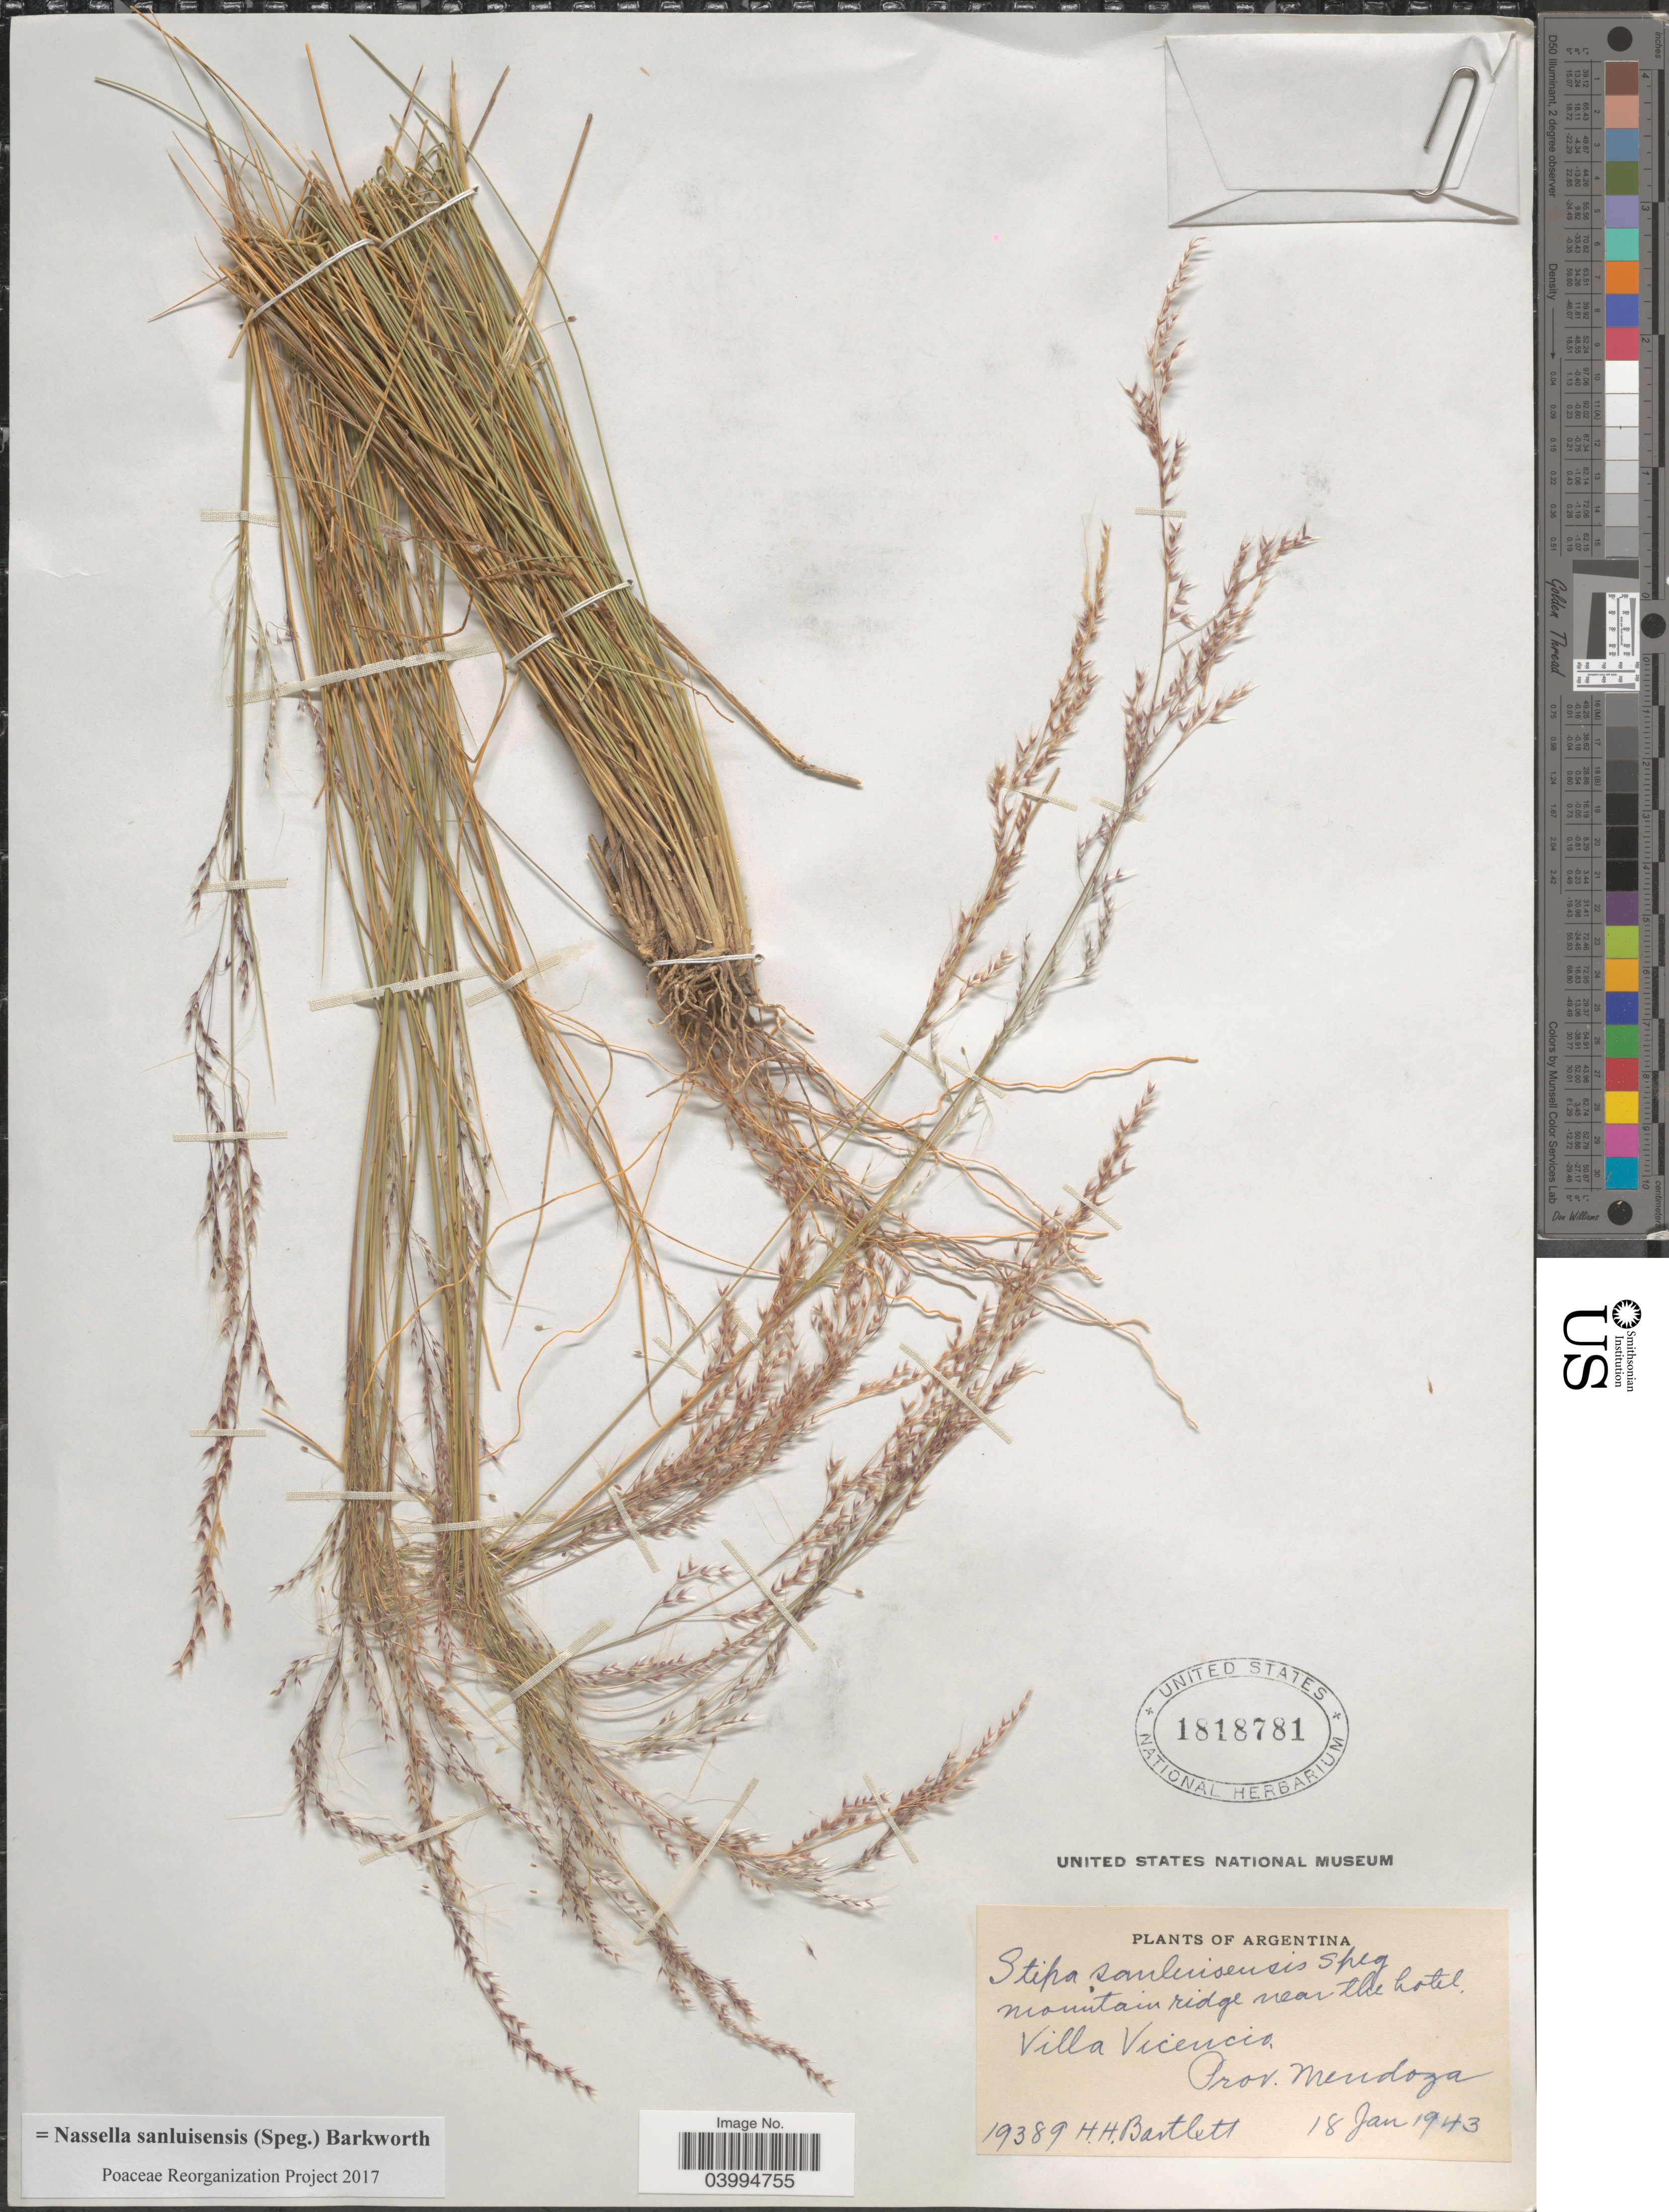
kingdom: Plantae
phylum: Tracheophyta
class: Liliopsida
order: Poales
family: Poaceae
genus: Nassella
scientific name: Nassella sanluisensis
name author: (Speg.) Barkworth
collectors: H. H. Bartlett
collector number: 19389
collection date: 1943-01-18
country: Argentina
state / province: Mendoza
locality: Mountain ridge near the hotel. Villa Vicencio.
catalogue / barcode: US 1818781